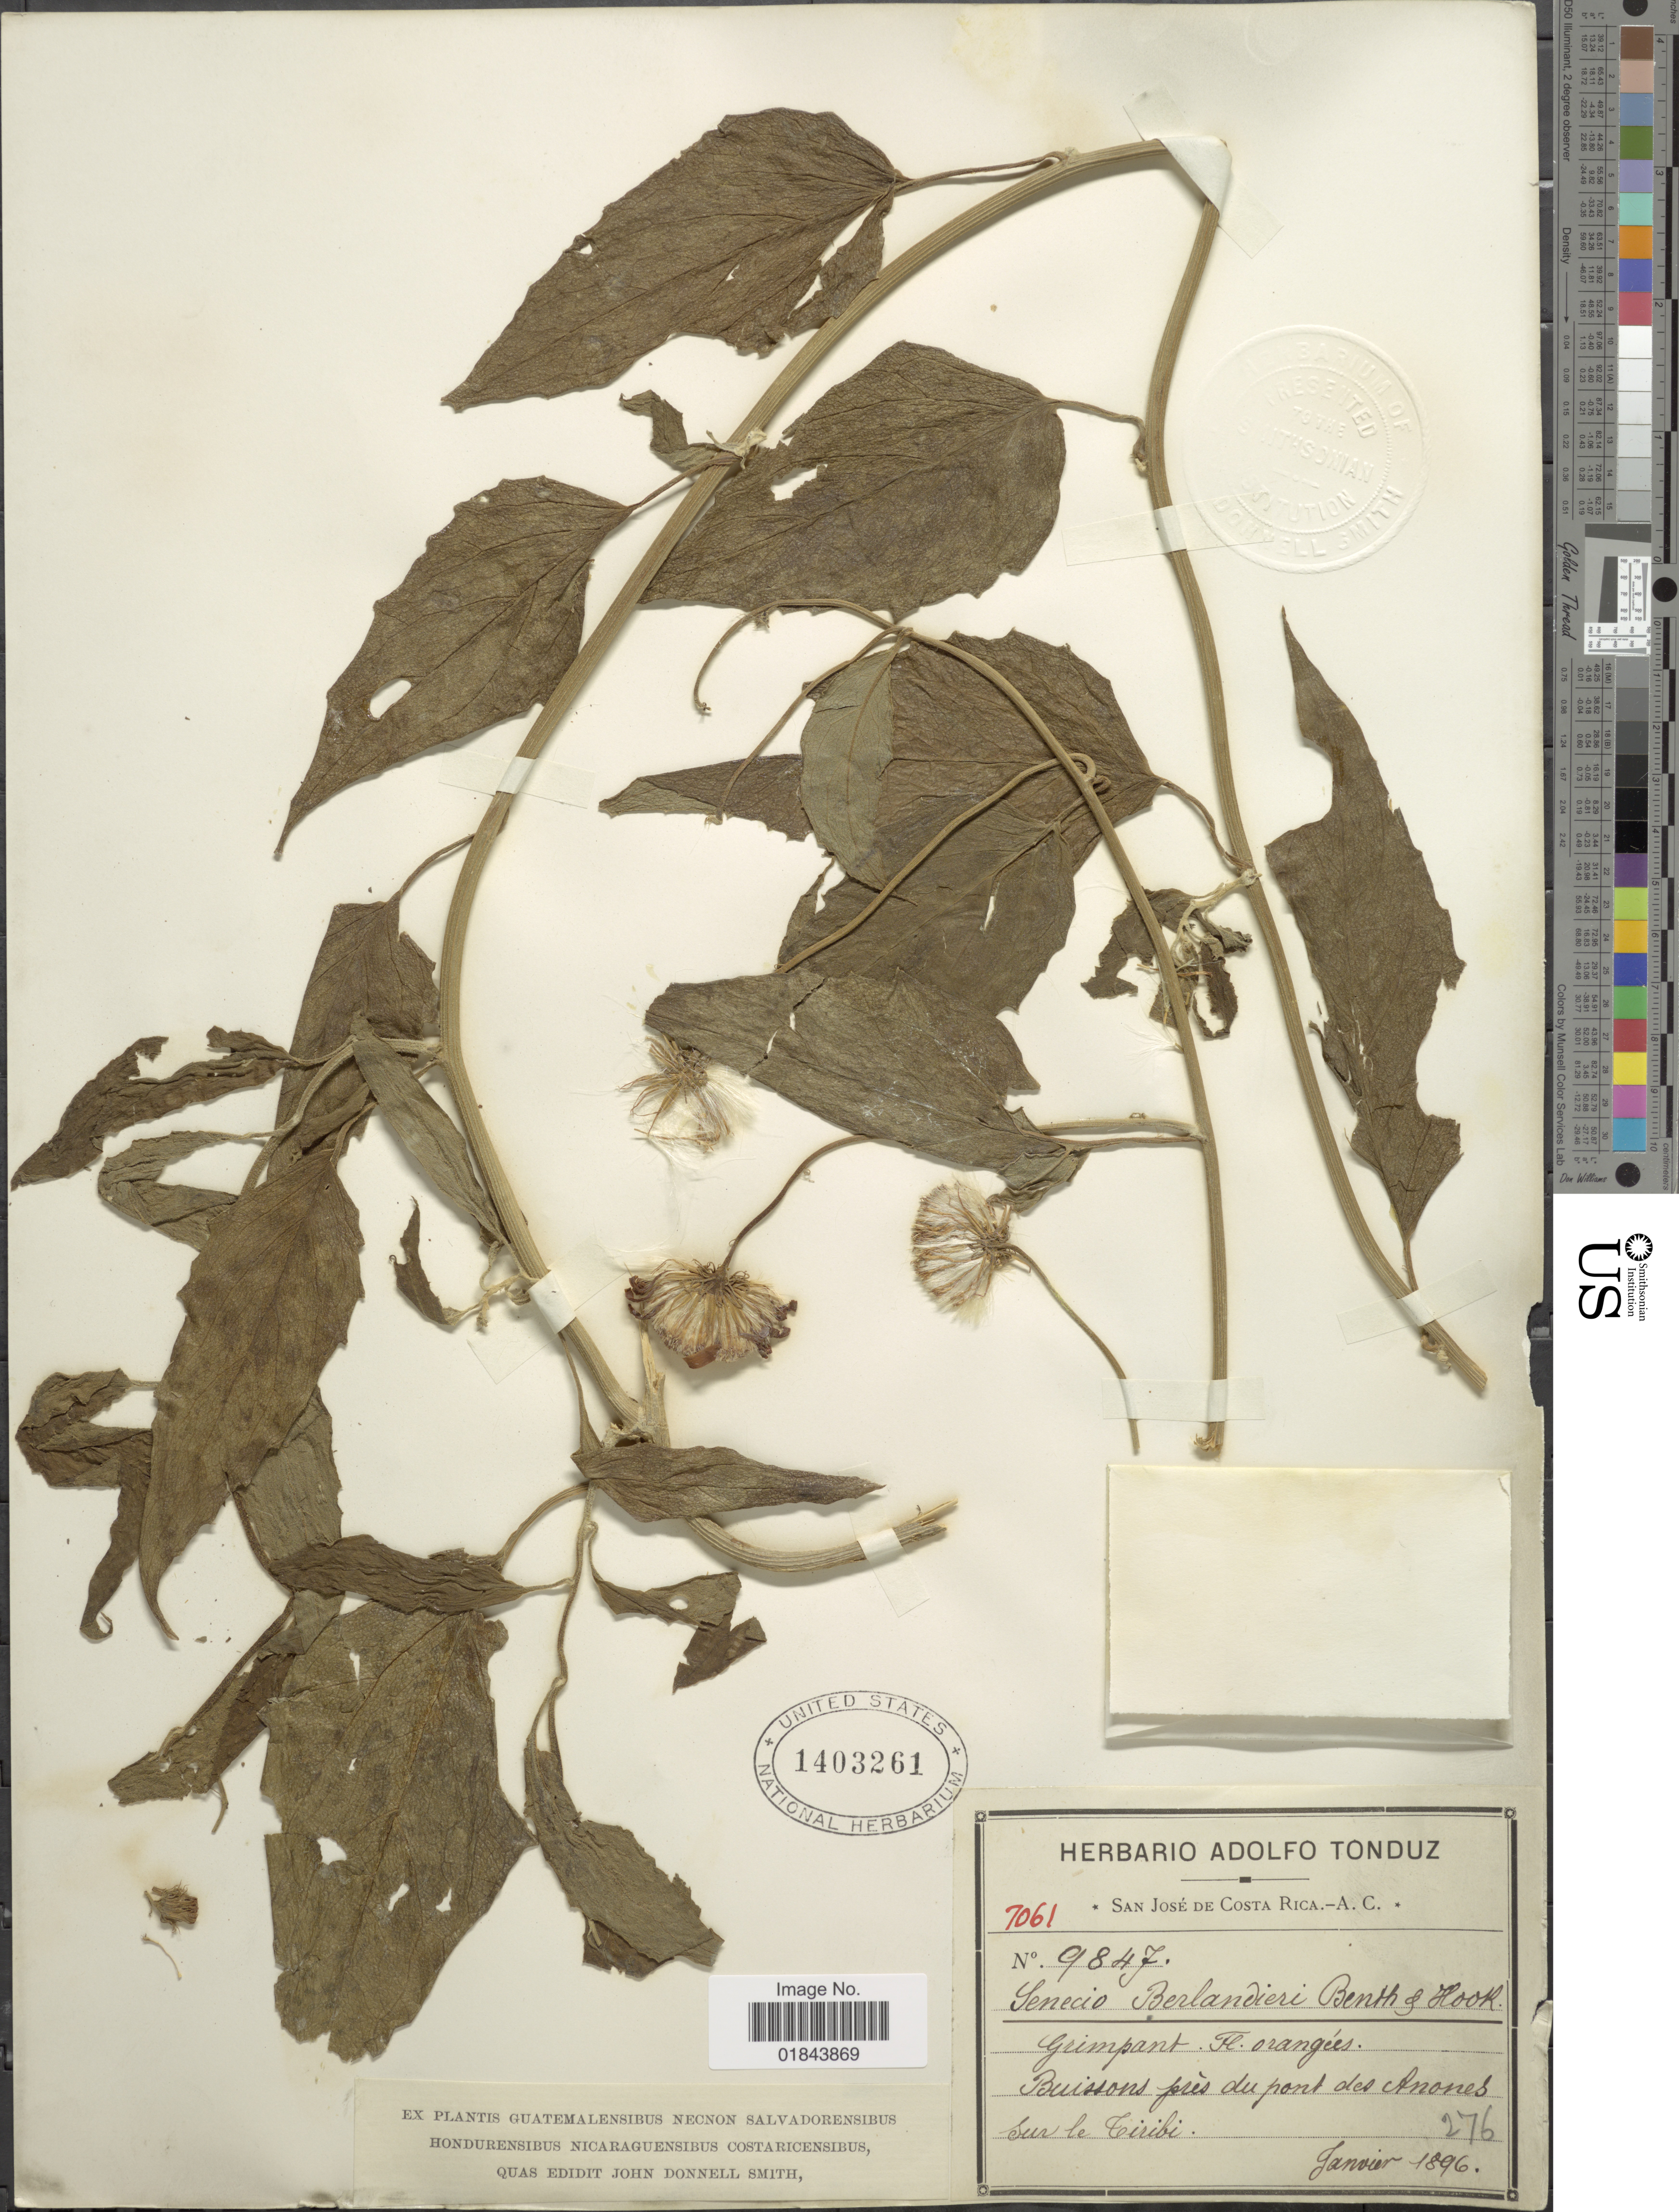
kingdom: Plantae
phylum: Tracheophyta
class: Magnoliopsida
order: Asterales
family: Asteraceae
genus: Pseudogynoxys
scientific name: Pseudogynoxys cummingii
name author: (Benth.) H. Rob. & Cuatrec.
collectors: ex Herb. Adolfo Tonduz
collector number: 9847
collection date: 1896-01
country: Costa Rica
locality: Buissons près du pont des Anones, Sur le Tiribi.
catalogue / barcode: US 1403261